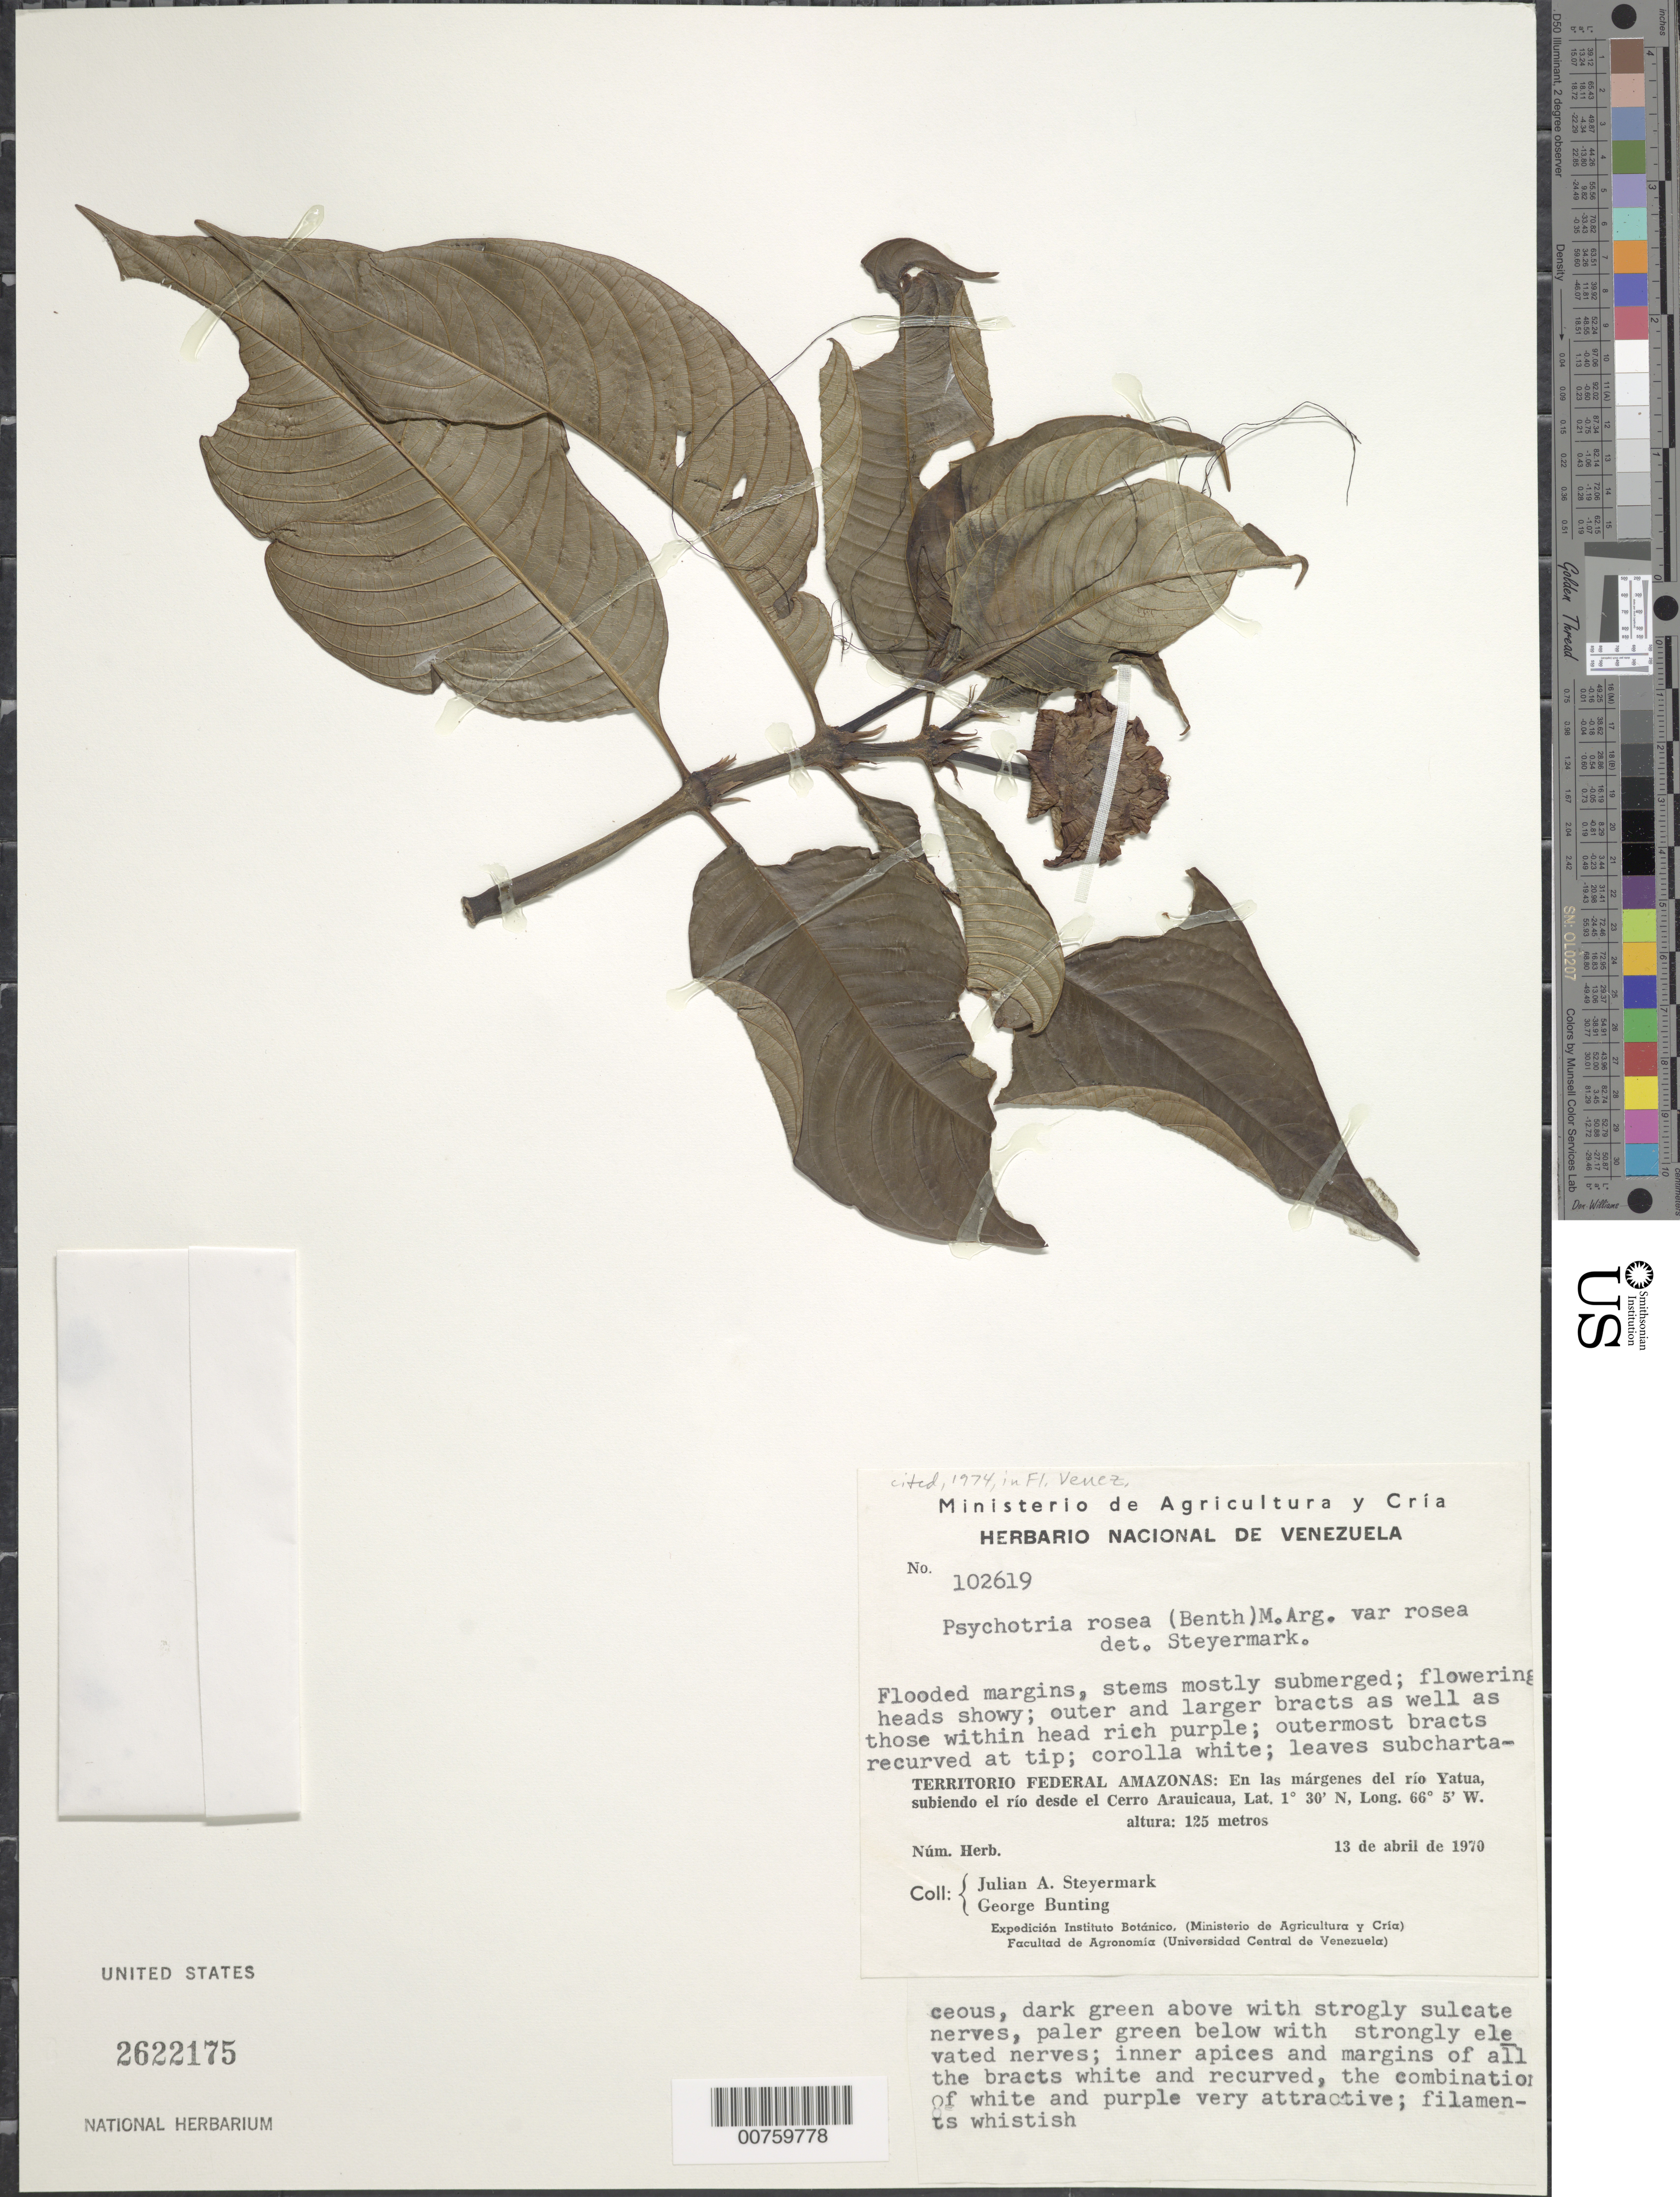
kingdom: Plantae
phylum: Tracheophyta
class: Magnoliopsida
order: Gentianales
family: Rubiaceae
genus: Psychotria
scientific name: Psychotria rosea var. rosea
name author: (Benth.) Müll. Arg.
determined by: Steyermark, Julian A., (VEN)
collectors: J. Steyermark & G. S. Bunting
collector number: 102619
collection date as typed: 13-Apr-70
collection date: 1970-04-13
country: Venezuela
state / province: Amazonas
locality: Rió Yatua, subiendo el río desde el Cerro Arauicaua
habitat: Flooded margins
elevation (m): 125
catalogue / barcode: US 2622175